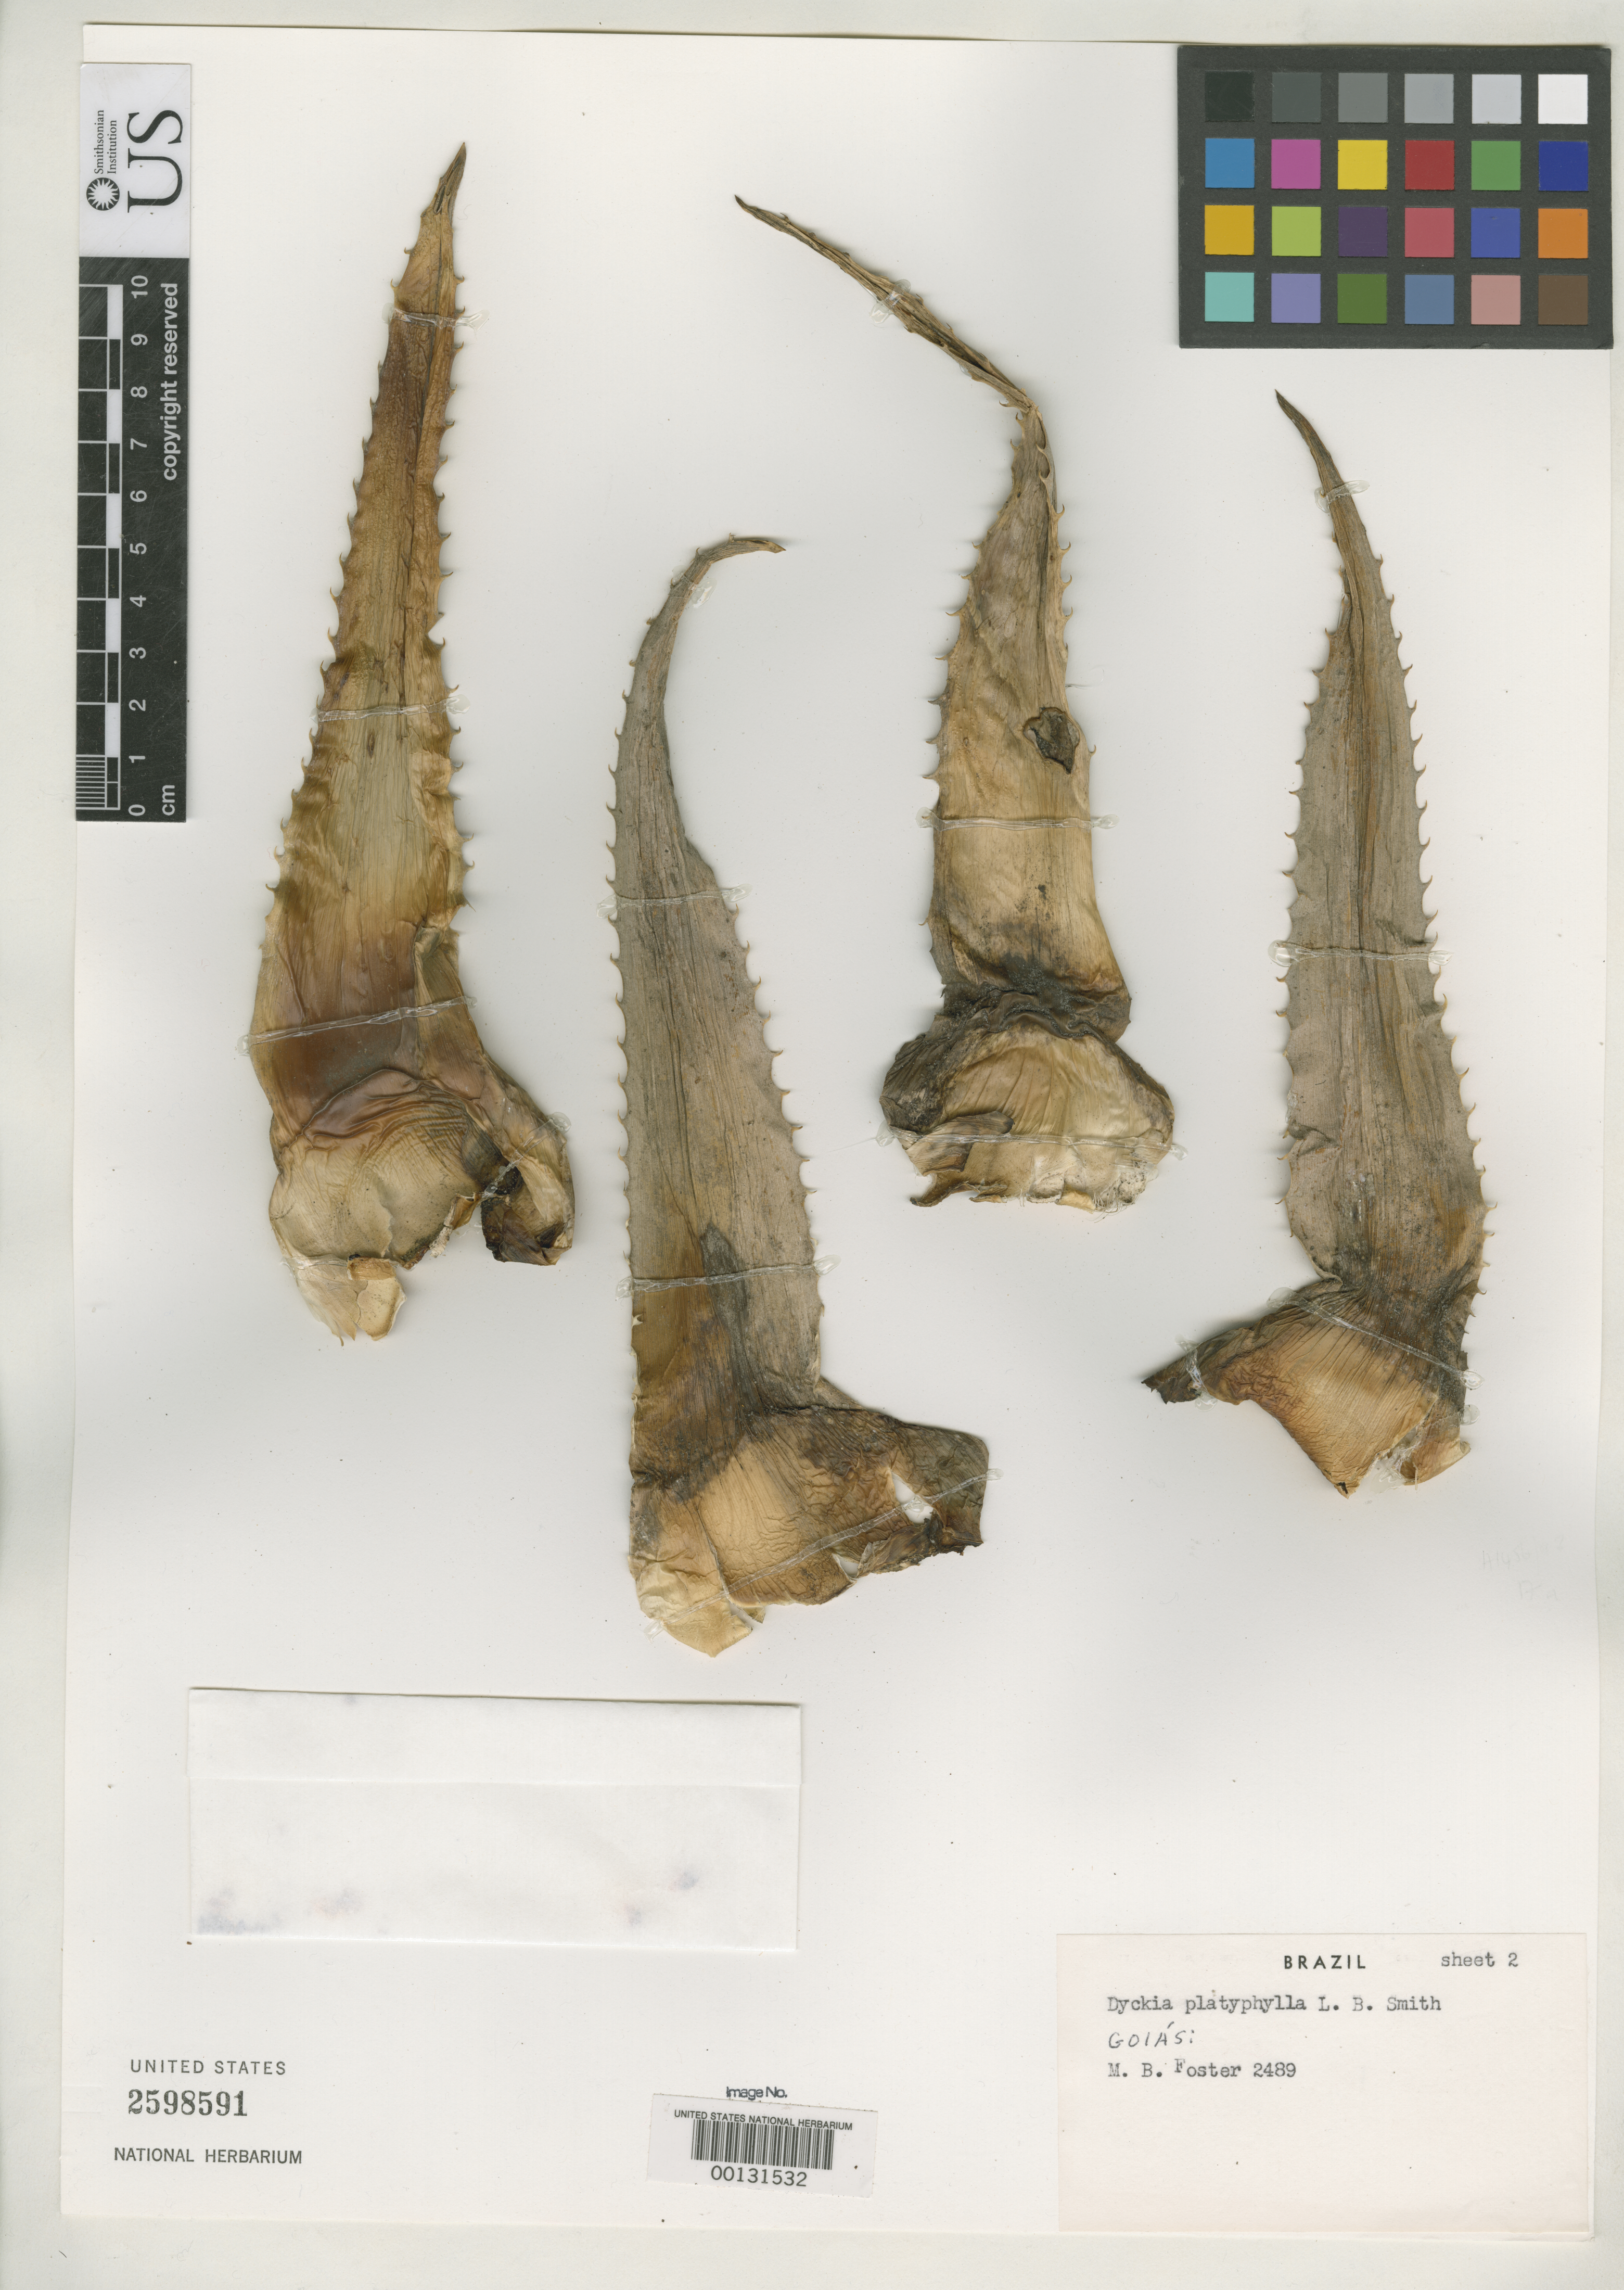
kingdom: Plantae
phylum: Tracheophyta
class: Liliopsida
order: Poales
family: Bromeliaceae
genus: Dyckia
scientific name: Dyckia platyphylla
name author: L.B. Sm.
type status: Holotype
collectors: M. Oster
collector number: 2489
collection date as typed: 1948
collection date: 1948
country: Brazil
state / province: Goiás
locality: Inter Porto Imperial et Lunie, ad flum Tocantins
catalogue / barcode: US 2598591